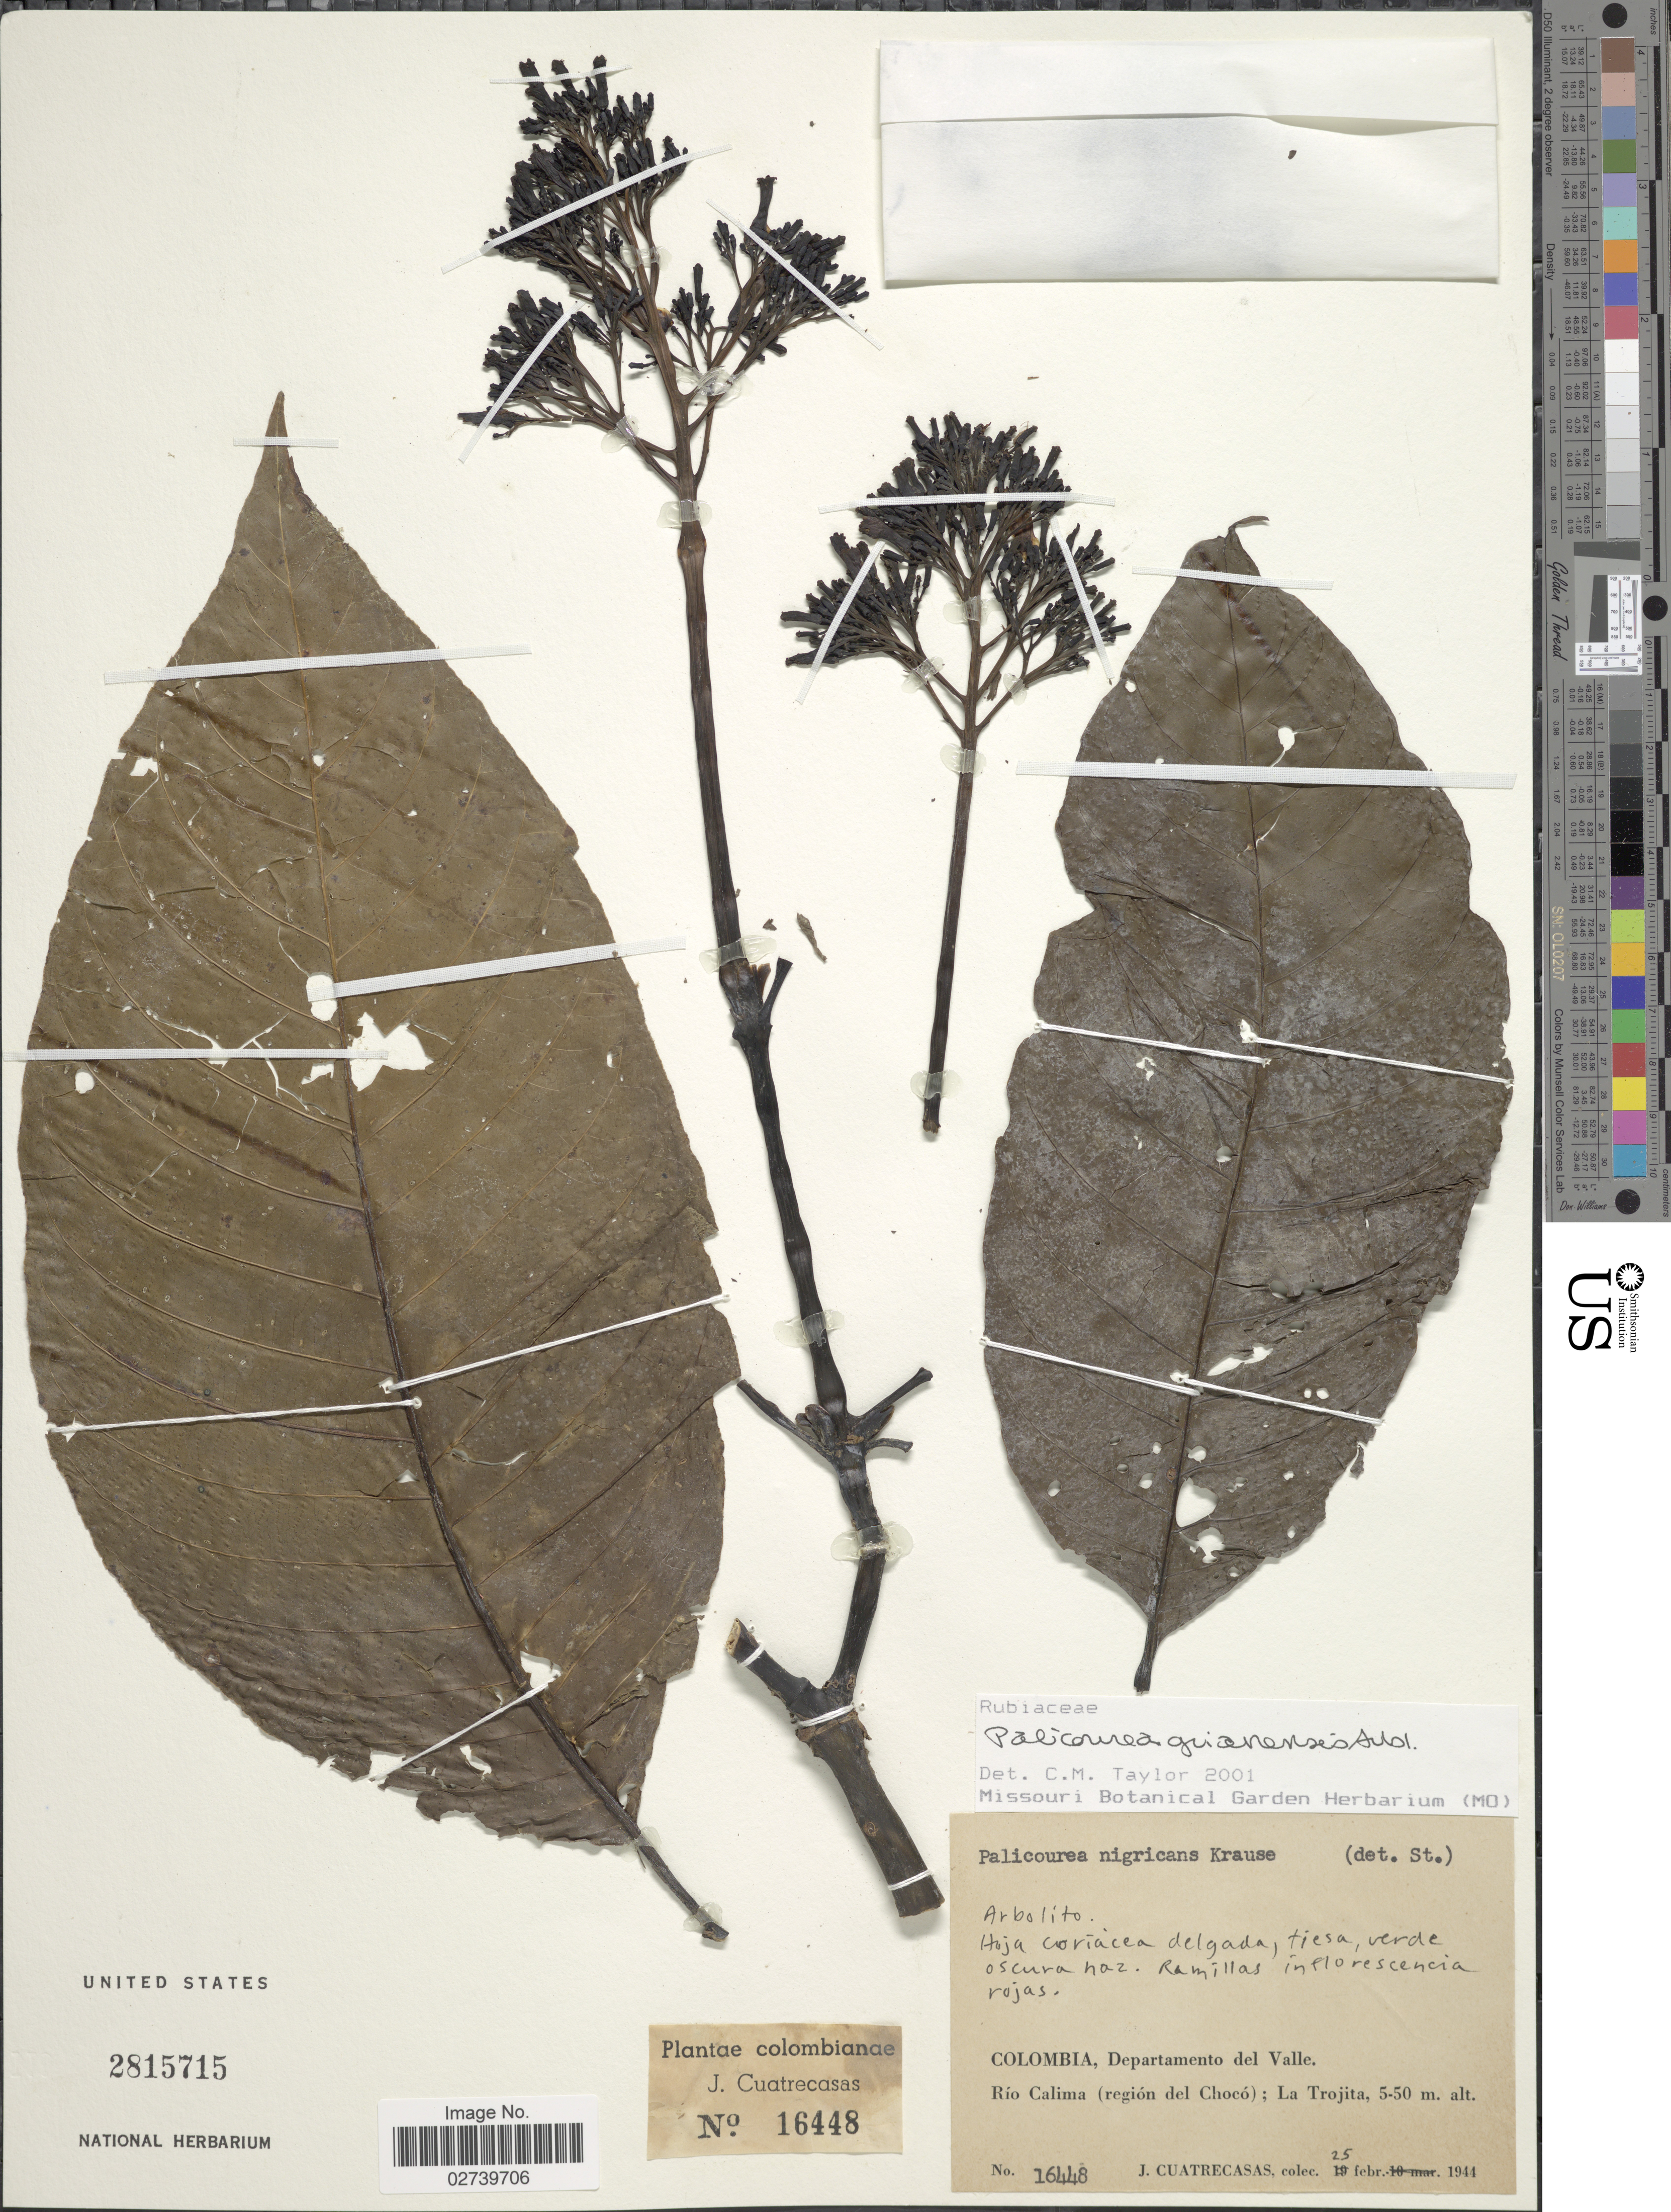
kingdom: Plantae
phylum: Tracheophyta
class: Magnoliopsida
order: Gentianales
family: Rubiaceae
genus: Palicourea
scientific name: Palicourea guianensis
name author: Aubl.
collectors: J. Cuatrecasas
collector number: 16448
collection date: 1944-02-25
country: Colombia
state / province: Valle del Cauca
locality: Departamento del Valle. Río Calima (región del Chocó); La Trojita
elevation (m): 5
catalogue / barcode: US 2815715